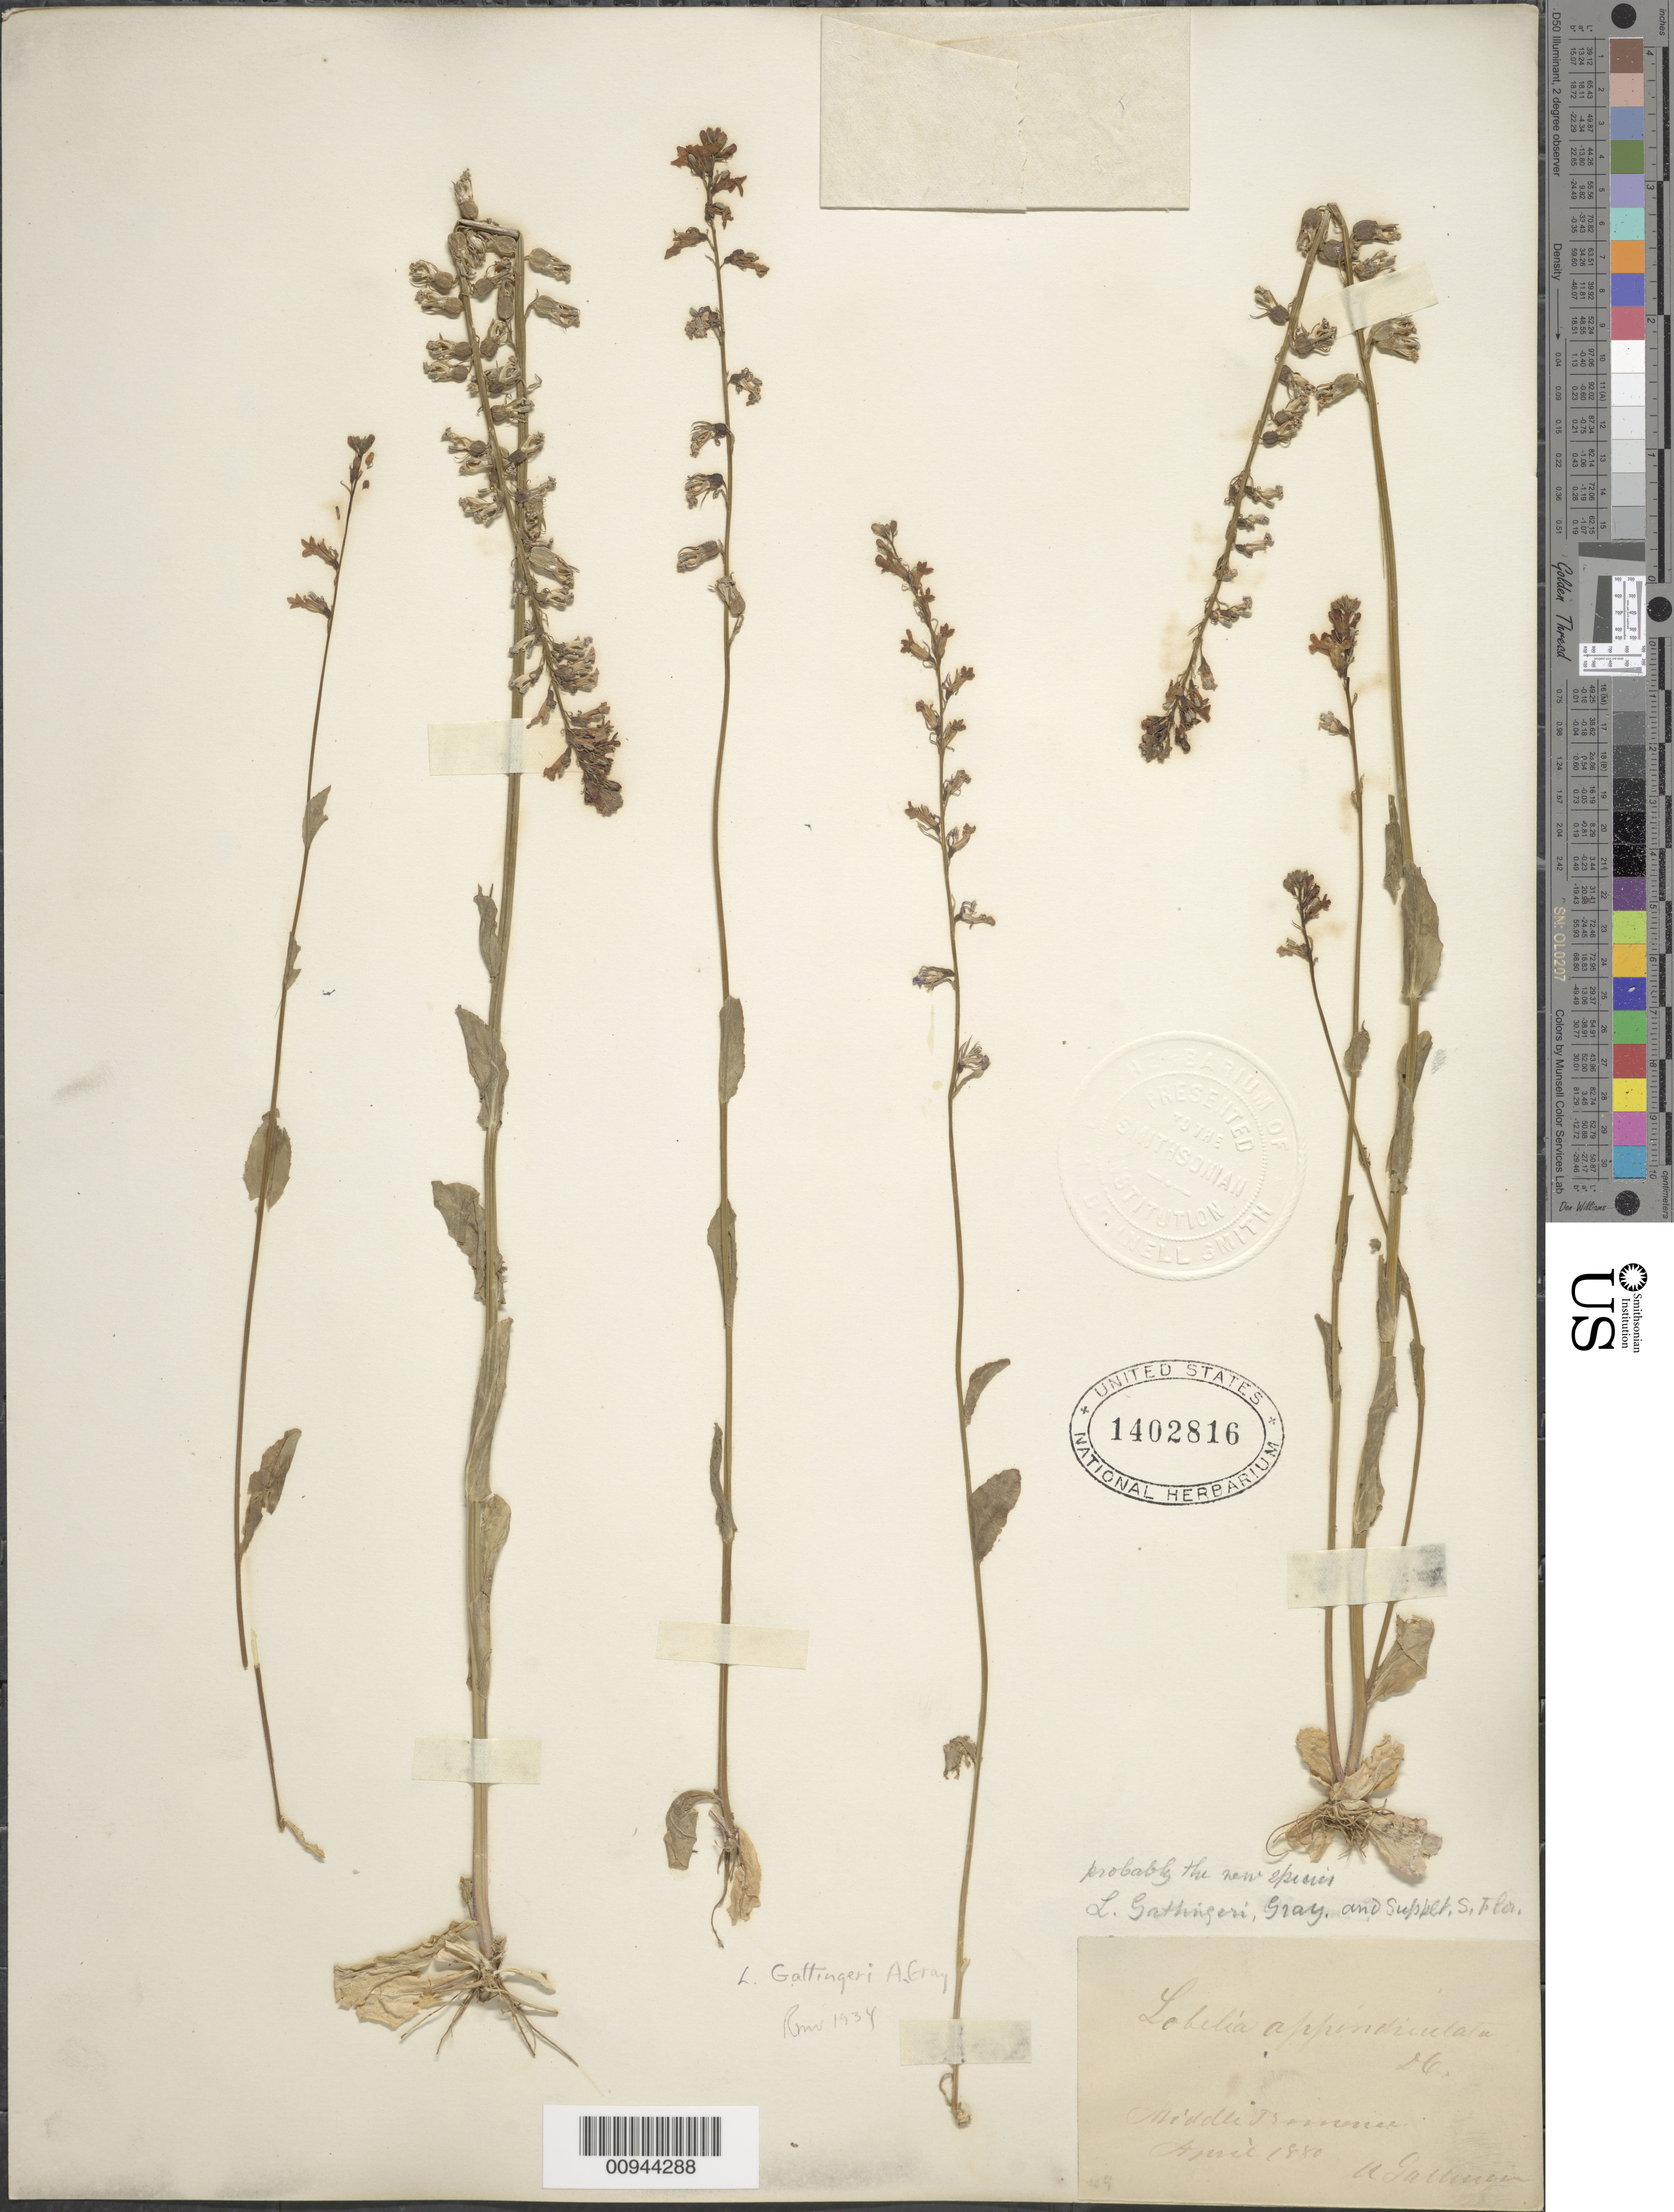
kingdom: Plantae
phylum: Tracheophyta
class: Magnoliopsida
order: Asterales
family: Campanulaceae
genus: Lobelia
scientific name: Lobelia gattingeri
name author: A. Gray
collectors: A. Gattinger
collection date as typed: May 1882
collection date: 1882-05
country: United States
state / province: Tennessee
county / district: Rutherford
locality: Lavergne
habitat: cedar glades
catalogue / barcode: US 1402816